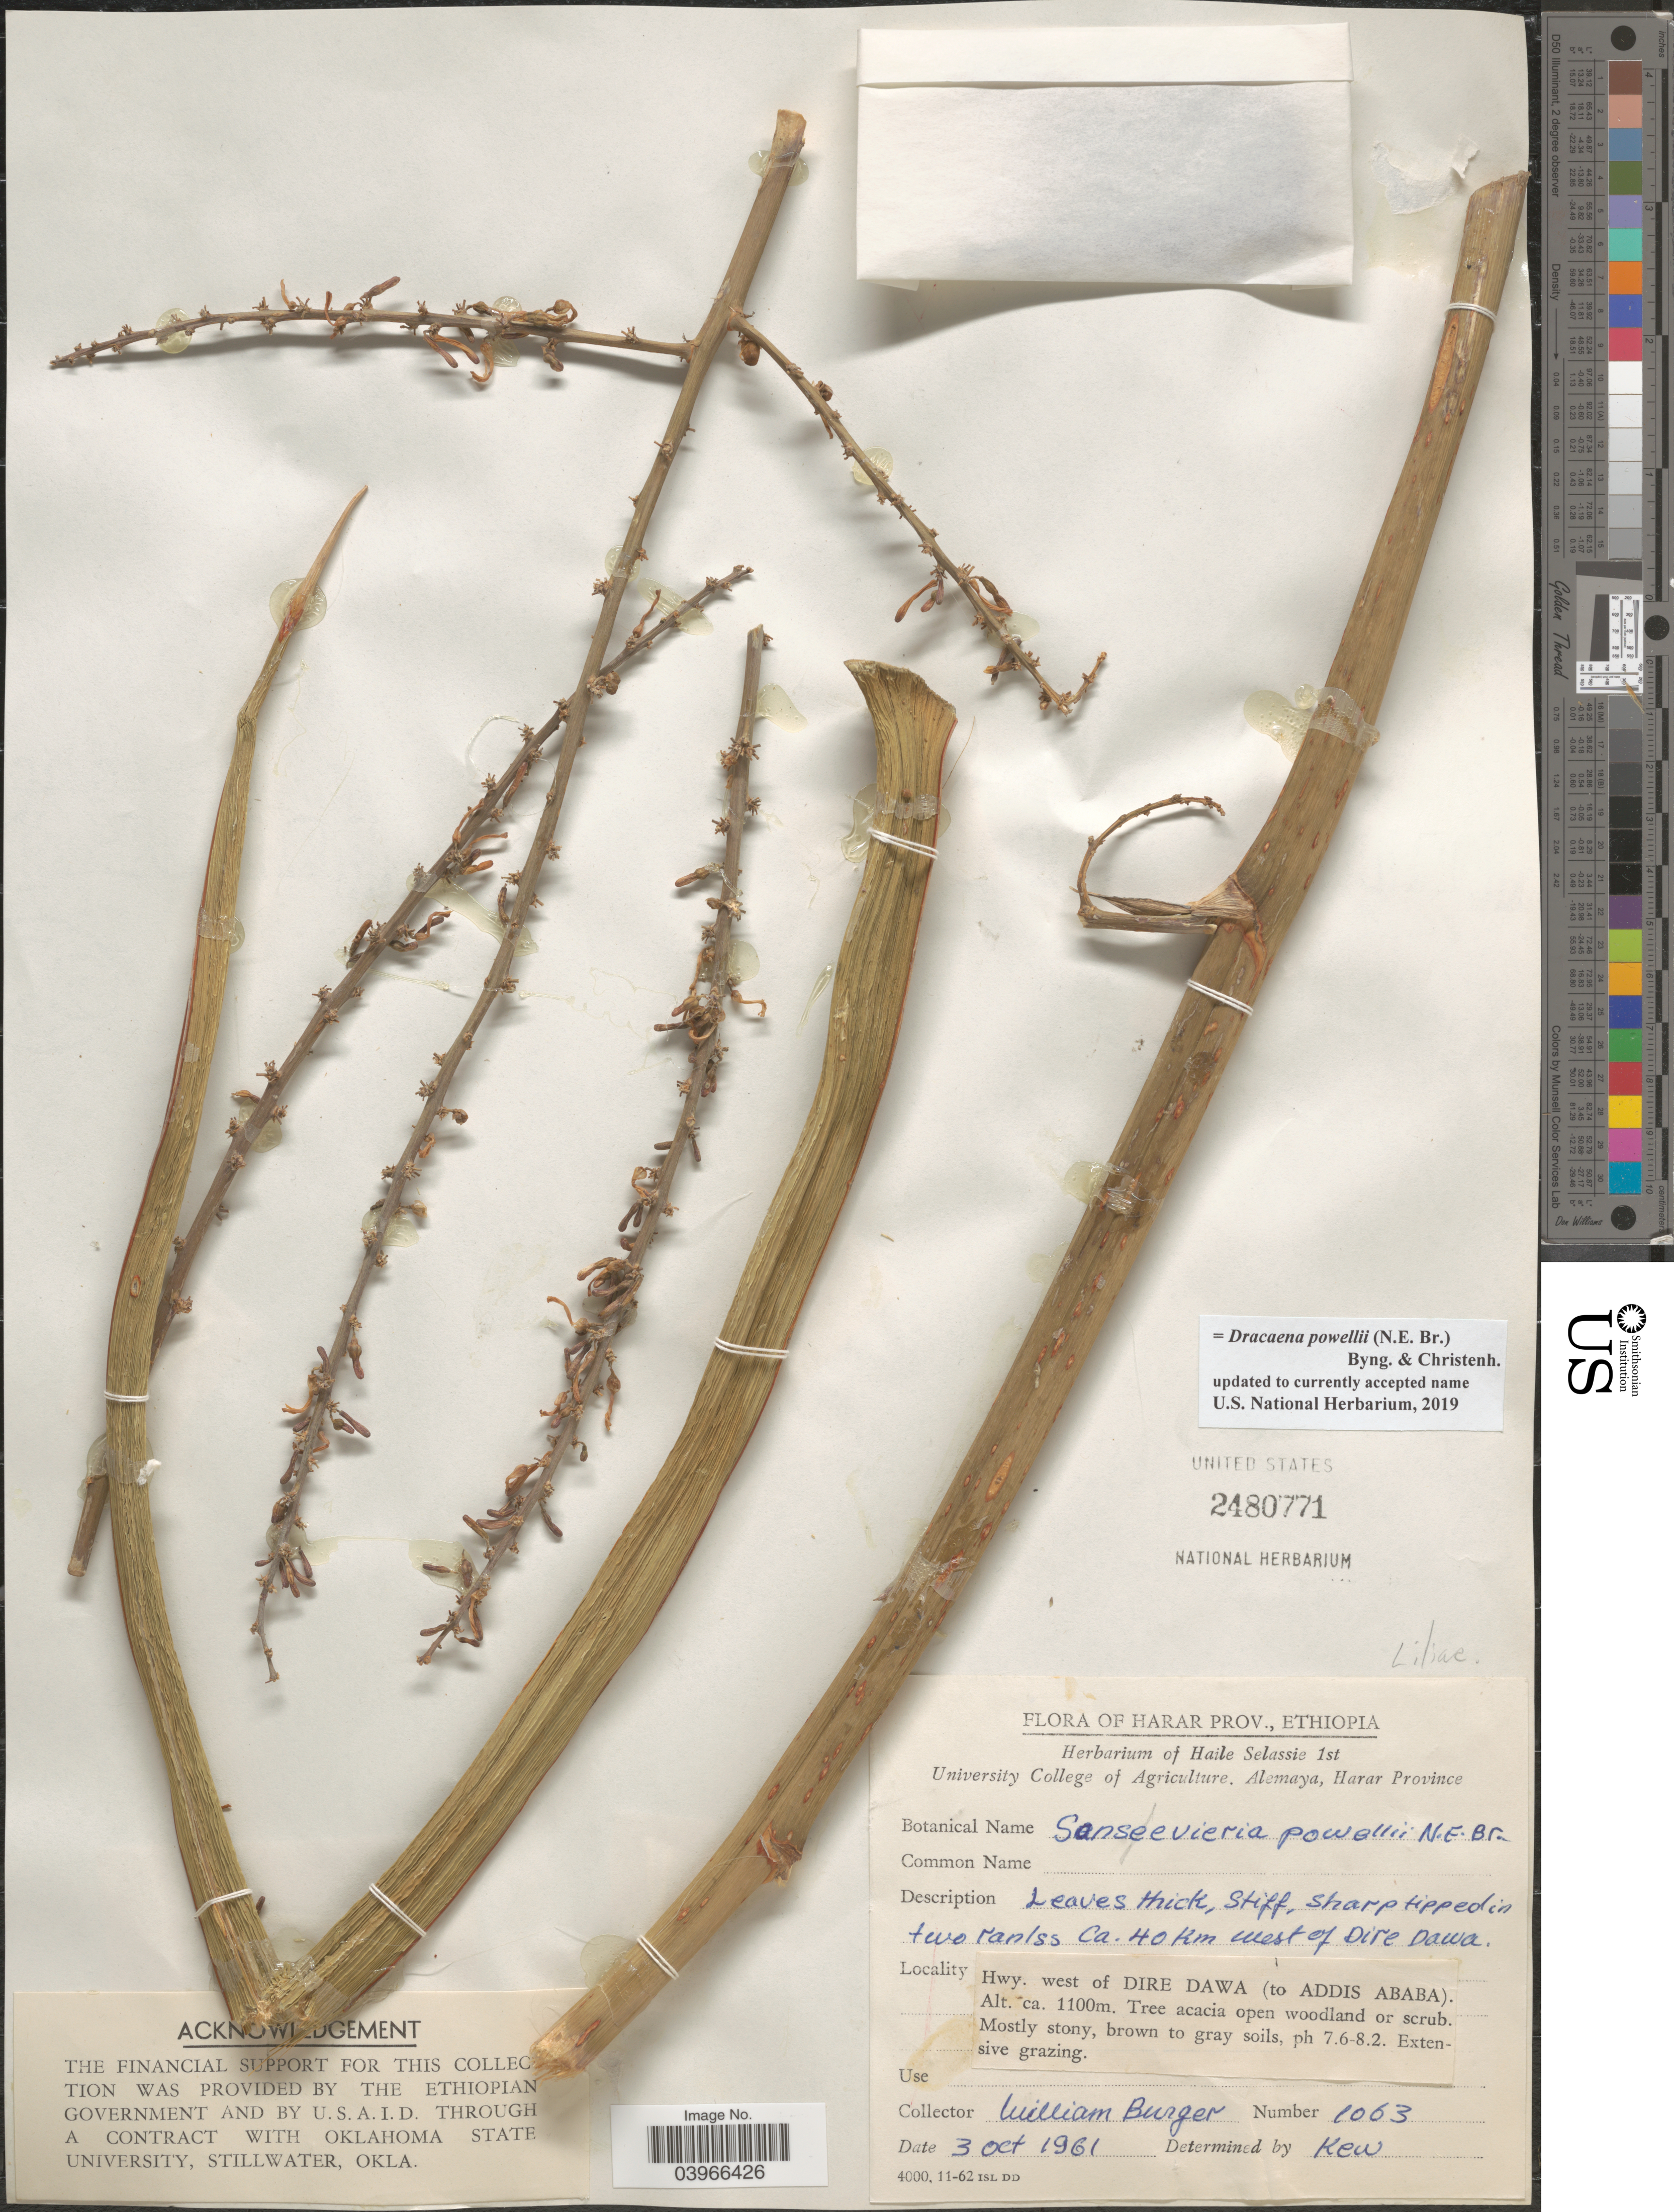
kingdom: Plantae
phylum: Tracheophyta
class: Liliopsida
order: Asparagales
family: Asparagaceae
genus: Dracaena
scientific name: Dracaena powellii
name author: (N.E. Br.) Byng & Christenh.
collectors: W. Burger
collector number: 1063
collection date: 1961-10-03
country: Ethiopia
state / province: Dire Dawa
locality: Harar Prov. Ca. 40 Km west of Dire Dawa. Hwy. west of Dire Dawa (to Addis Ababa).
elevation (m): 1100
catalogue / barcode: US 2480771